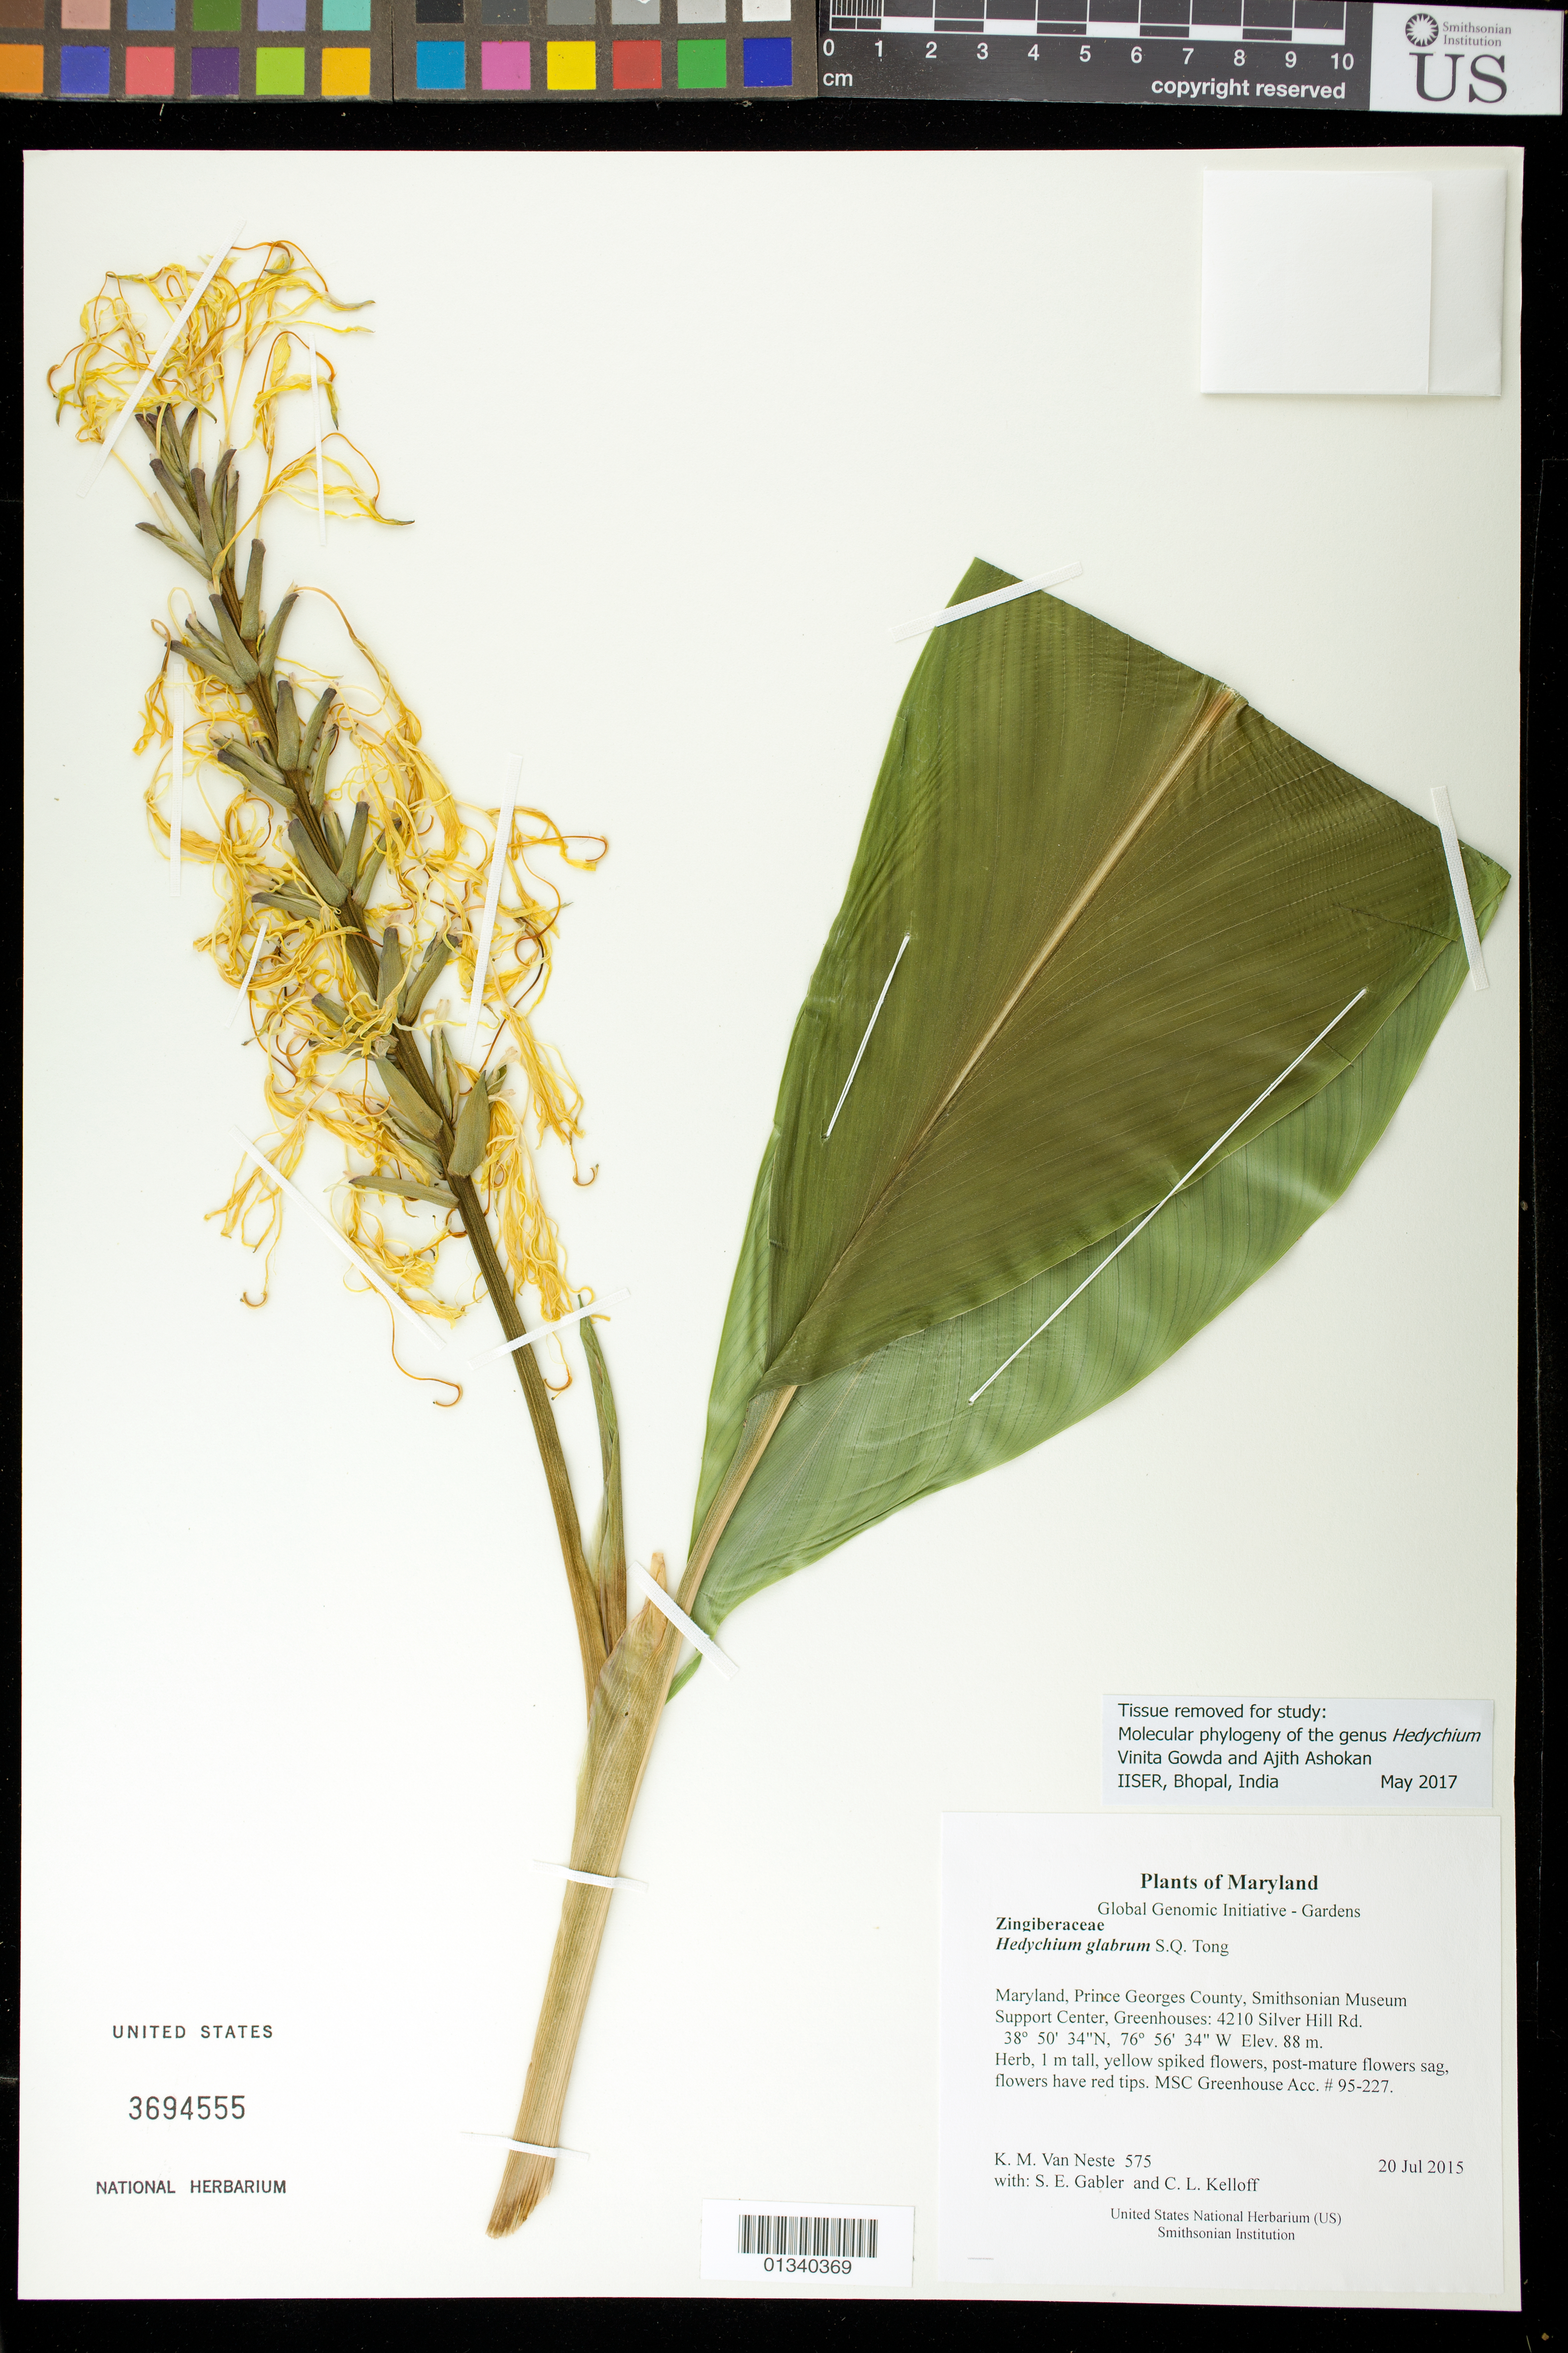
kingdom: Plantae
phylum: Tracheophyta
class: Liliopsida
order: Zingiberales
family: Zingiberaceae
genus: Hedychium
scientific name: Hedychium glabrum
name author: S.Q. Tong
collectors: K. M. Van Neste, S. E. Gabler & C. L. Kelloff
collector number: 575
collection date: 2015-07-20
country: United States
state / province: Maryland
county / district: Prince George's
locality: Smithsonian Museum Support Center, Greenhouses: 4210 Silver Hill Rd, Suitland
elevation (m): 88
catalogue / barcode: US 3694555